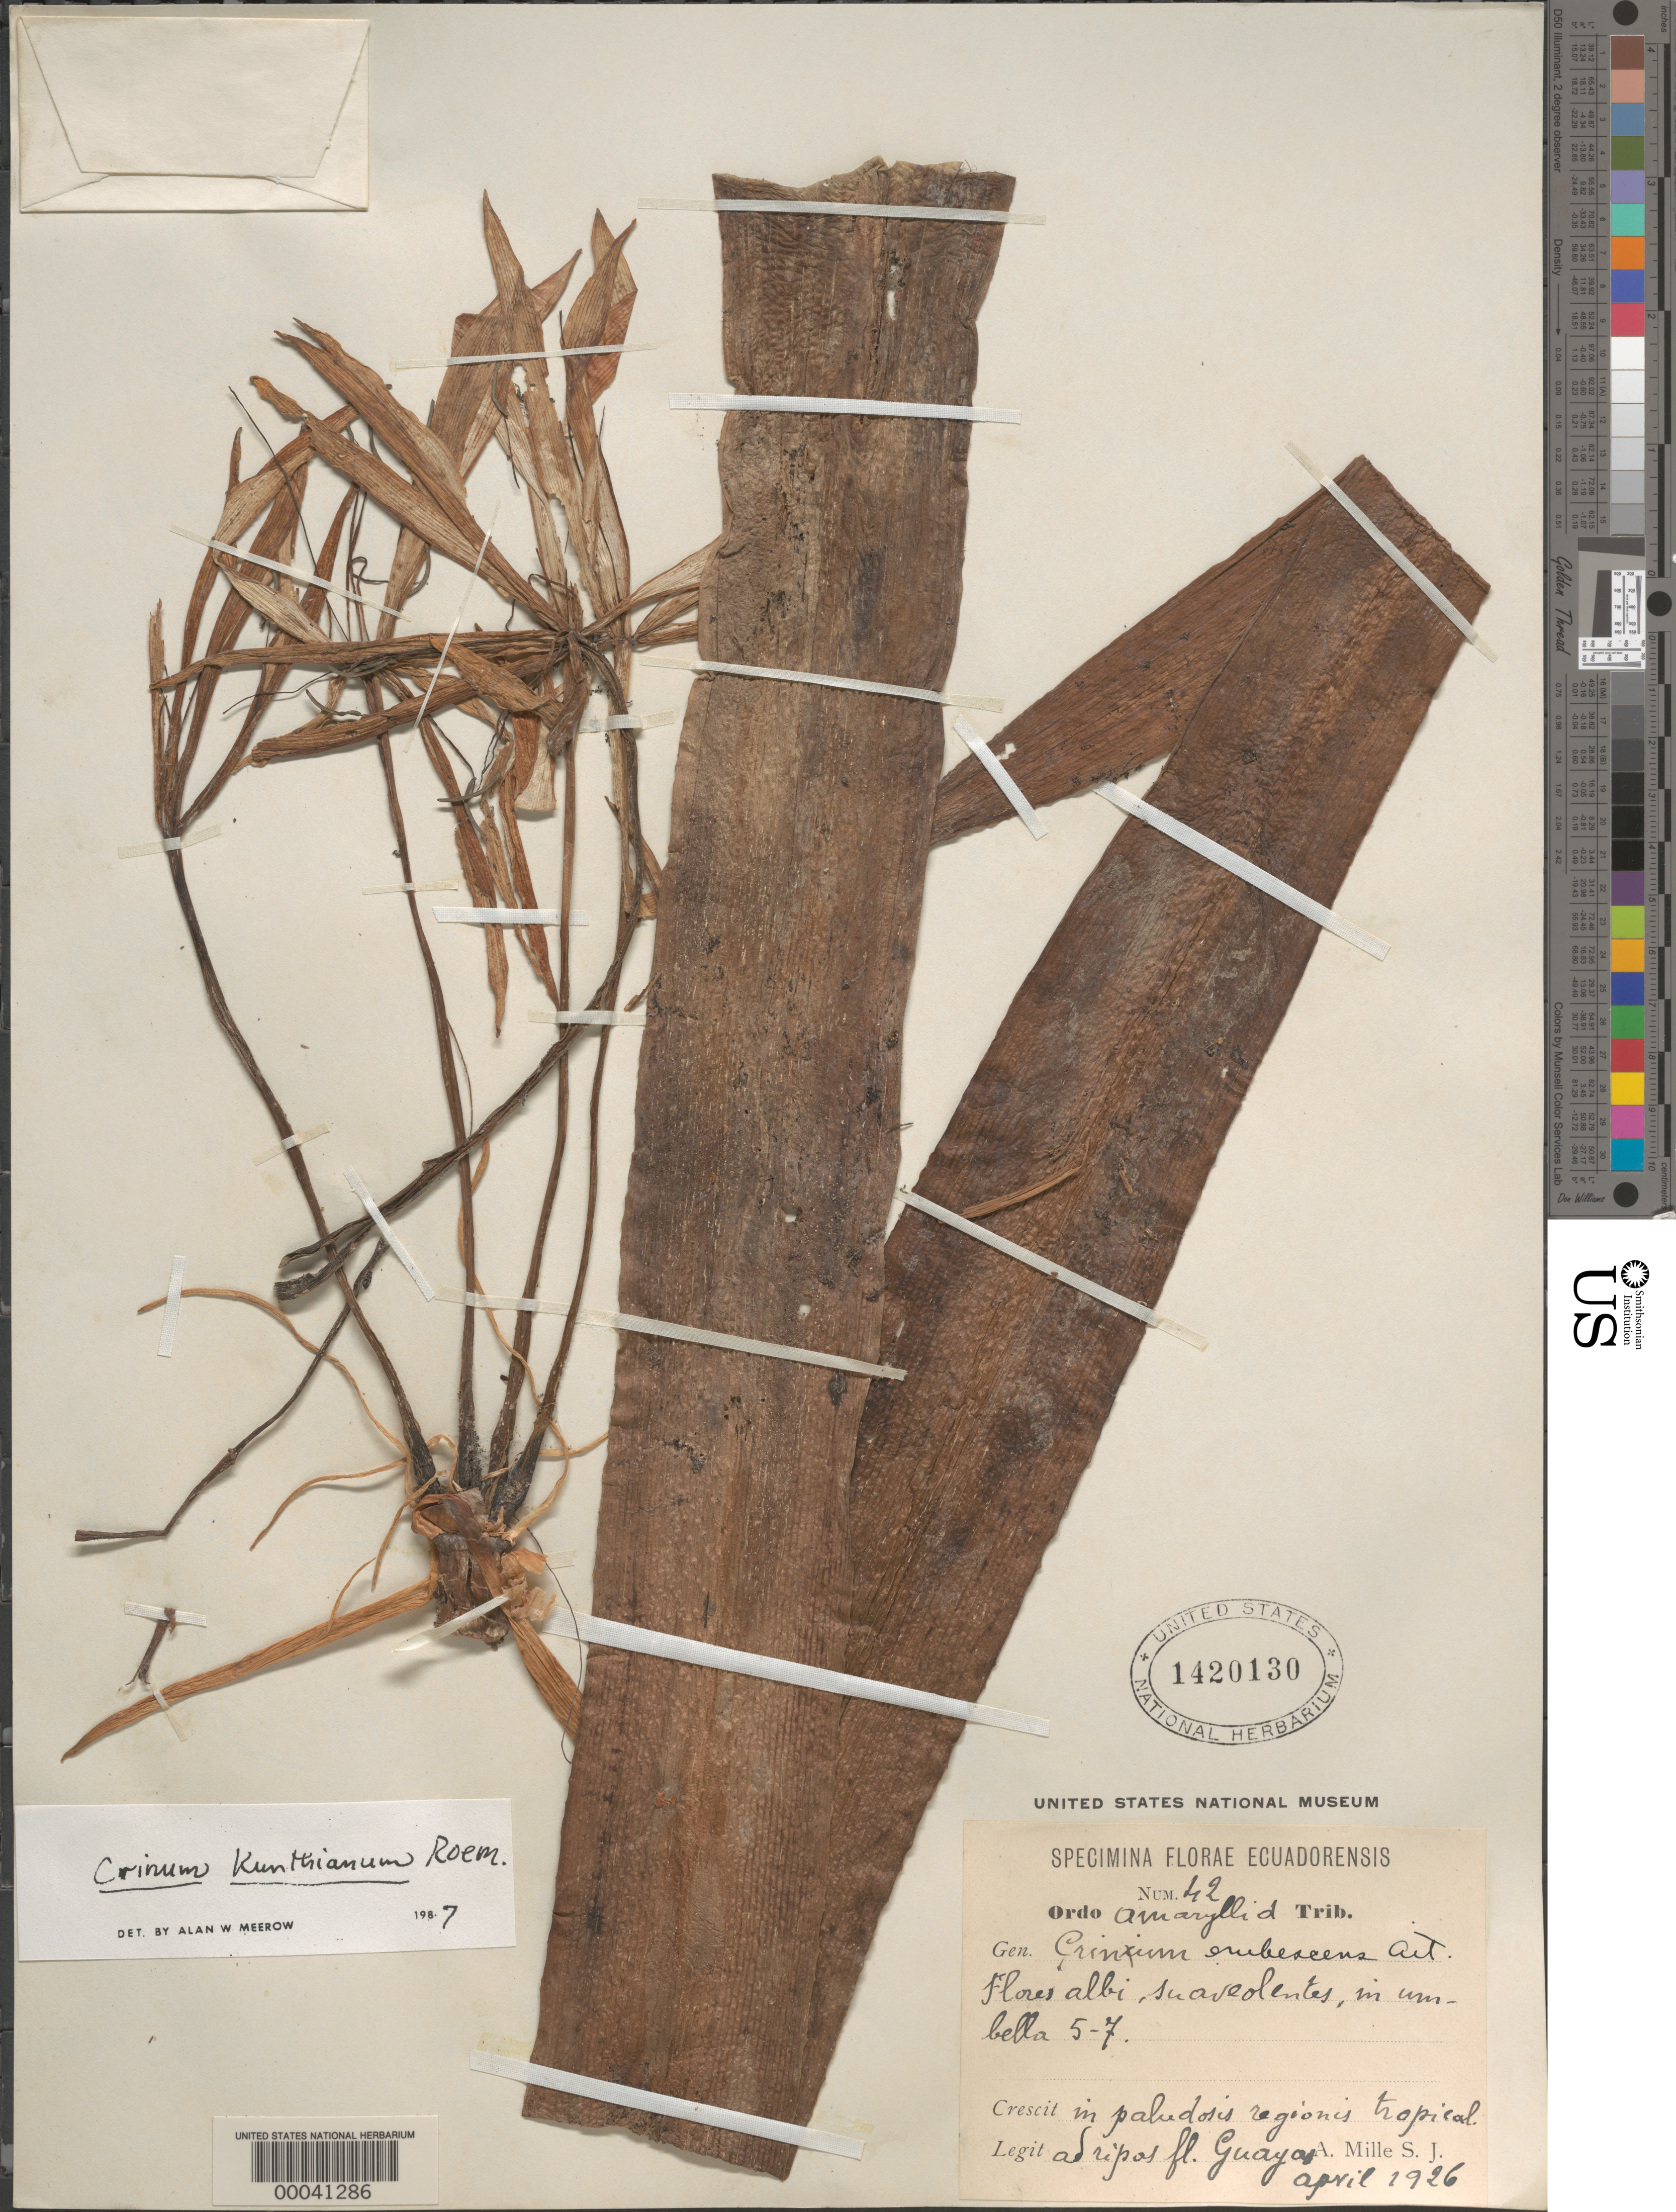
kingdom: Plantae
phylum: Tracheophyta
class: Liliopsida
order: Asparagales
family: Amaryllidaceae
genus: Crinum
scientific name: Crinum kunthianum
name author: M. Roem.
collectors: S. J. A. Mille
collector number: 214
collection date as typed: Apr 1926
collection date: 1926-04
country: Ecuador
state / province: Guayas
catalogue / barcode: US 1420130